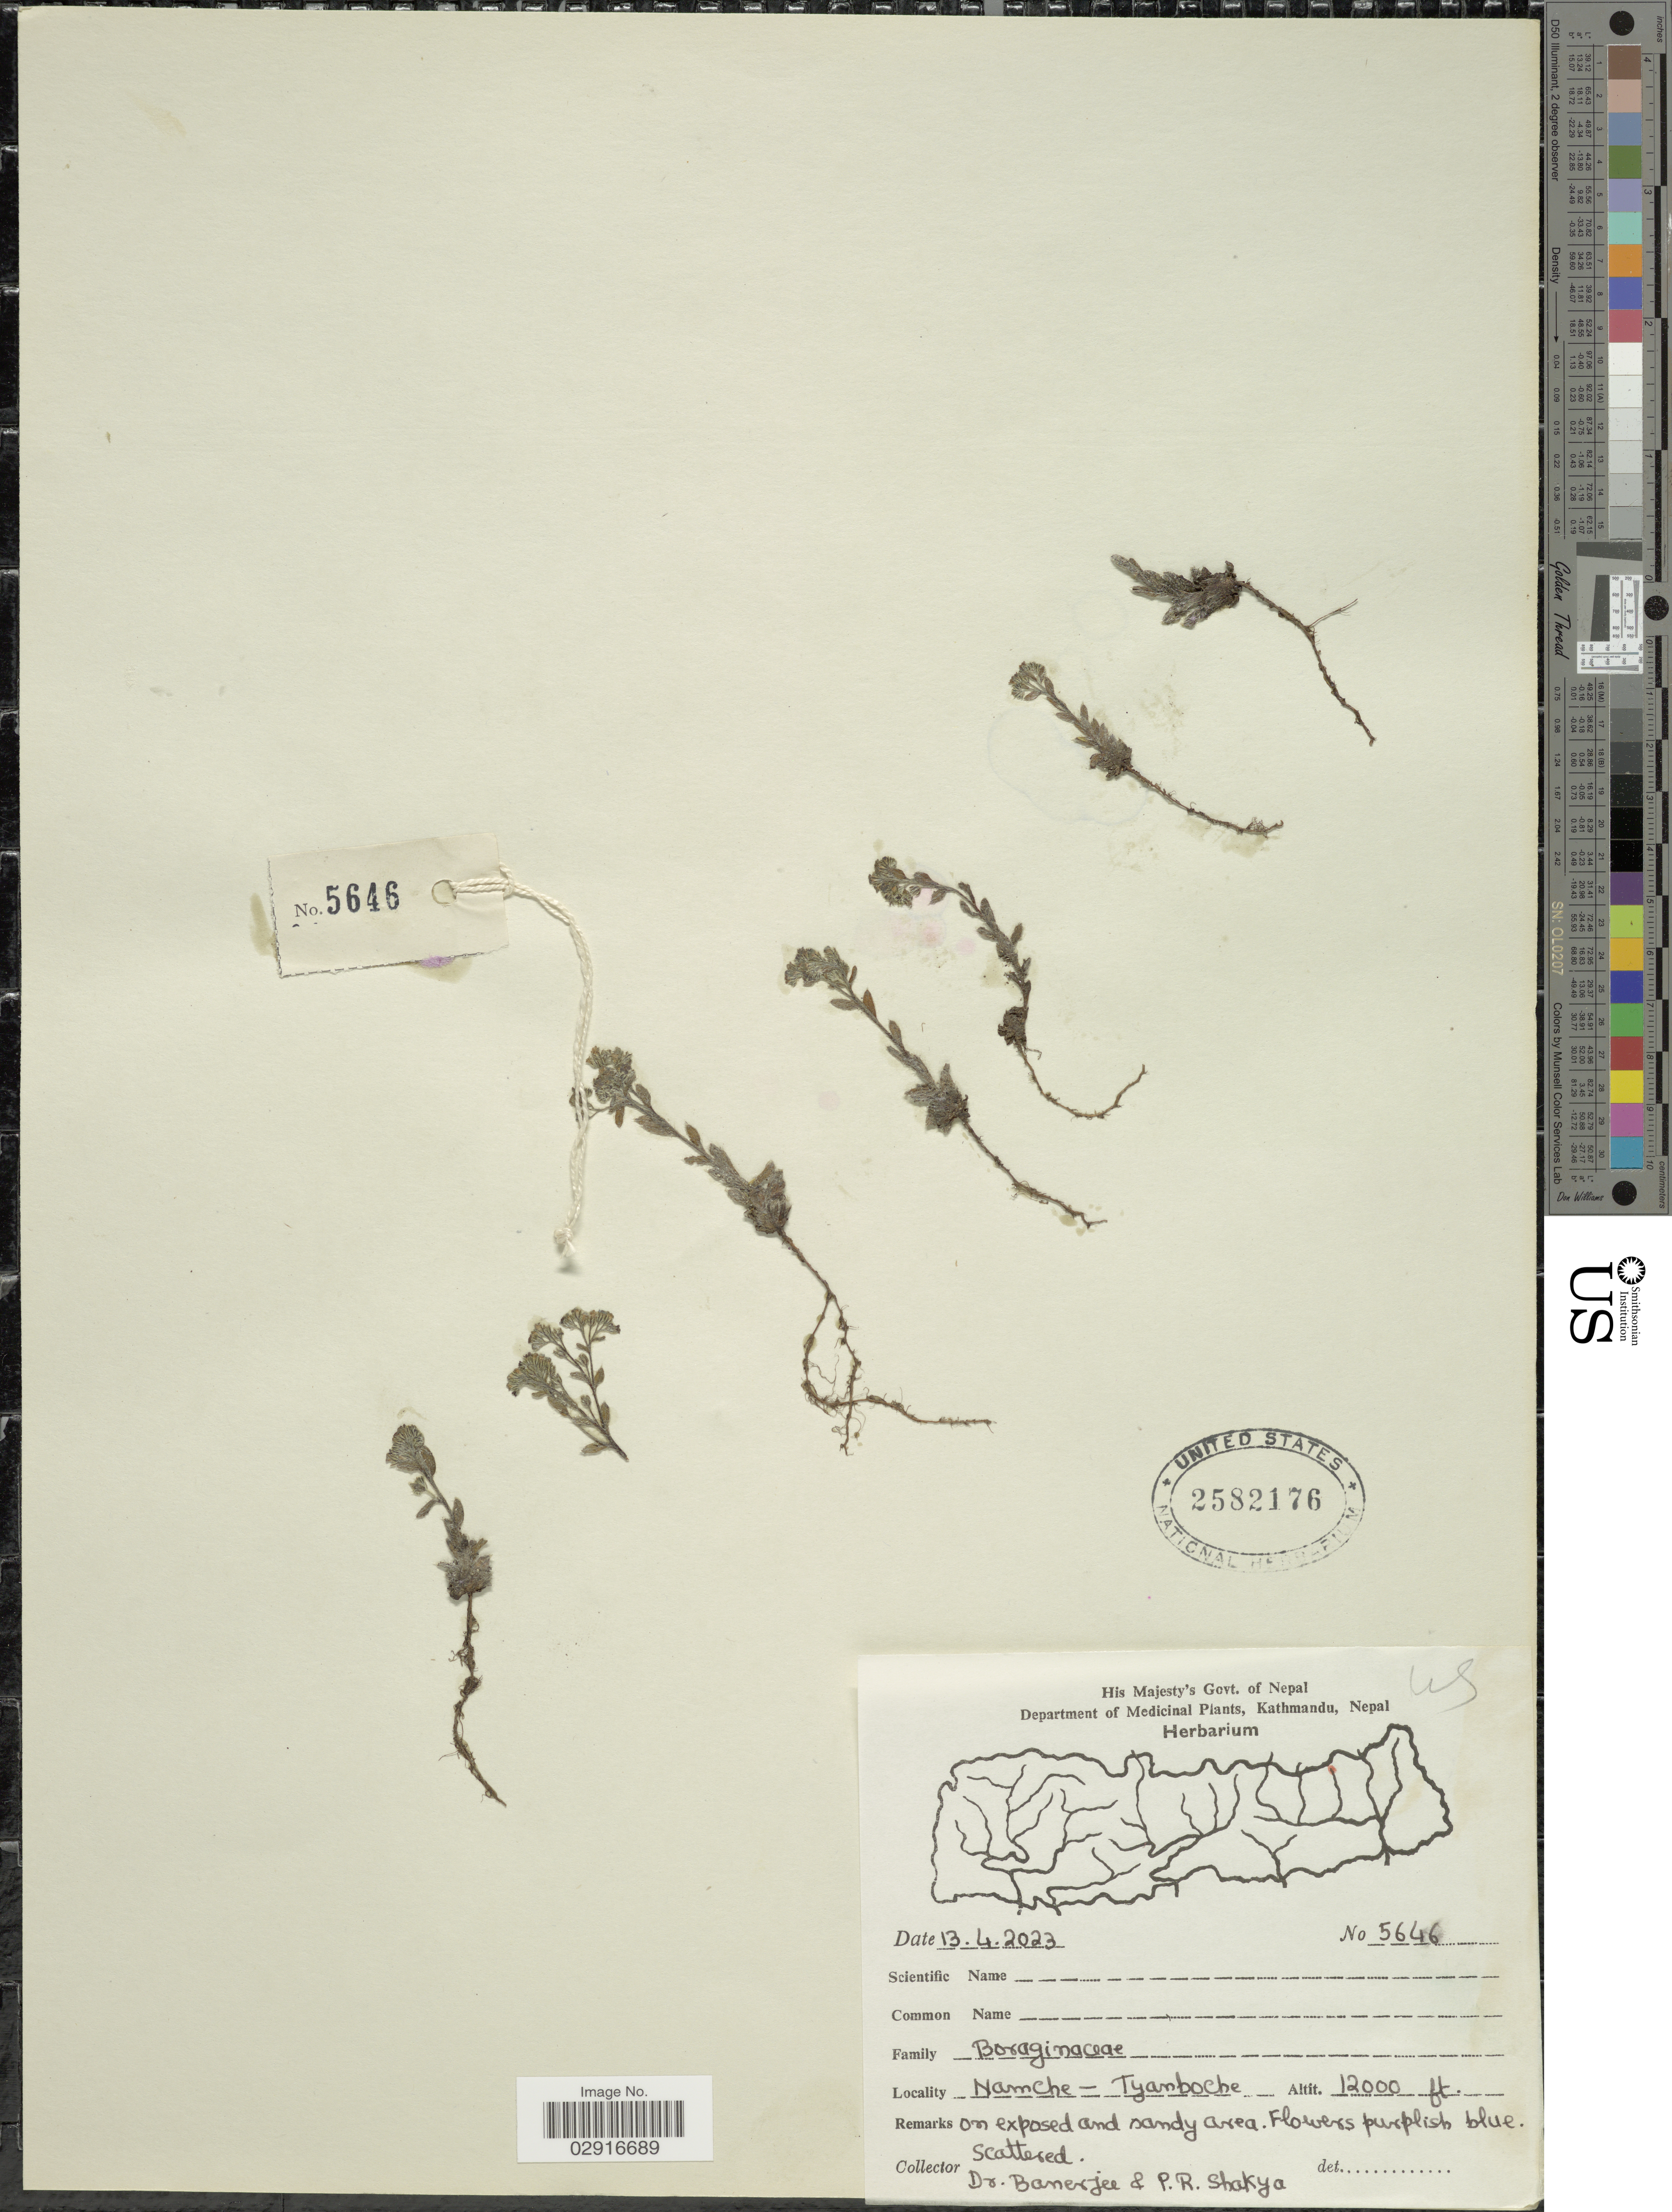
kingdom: Plantae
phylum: Tracheophyta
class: Magnoliopsida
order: Boraginales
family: Boraginaceae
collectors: -. Banerjee & P. Shakya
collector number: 5646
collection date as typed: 13.4.2023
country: Nepal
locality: Namche - Tyamboche.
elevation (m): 3658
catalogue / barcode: US 2582176